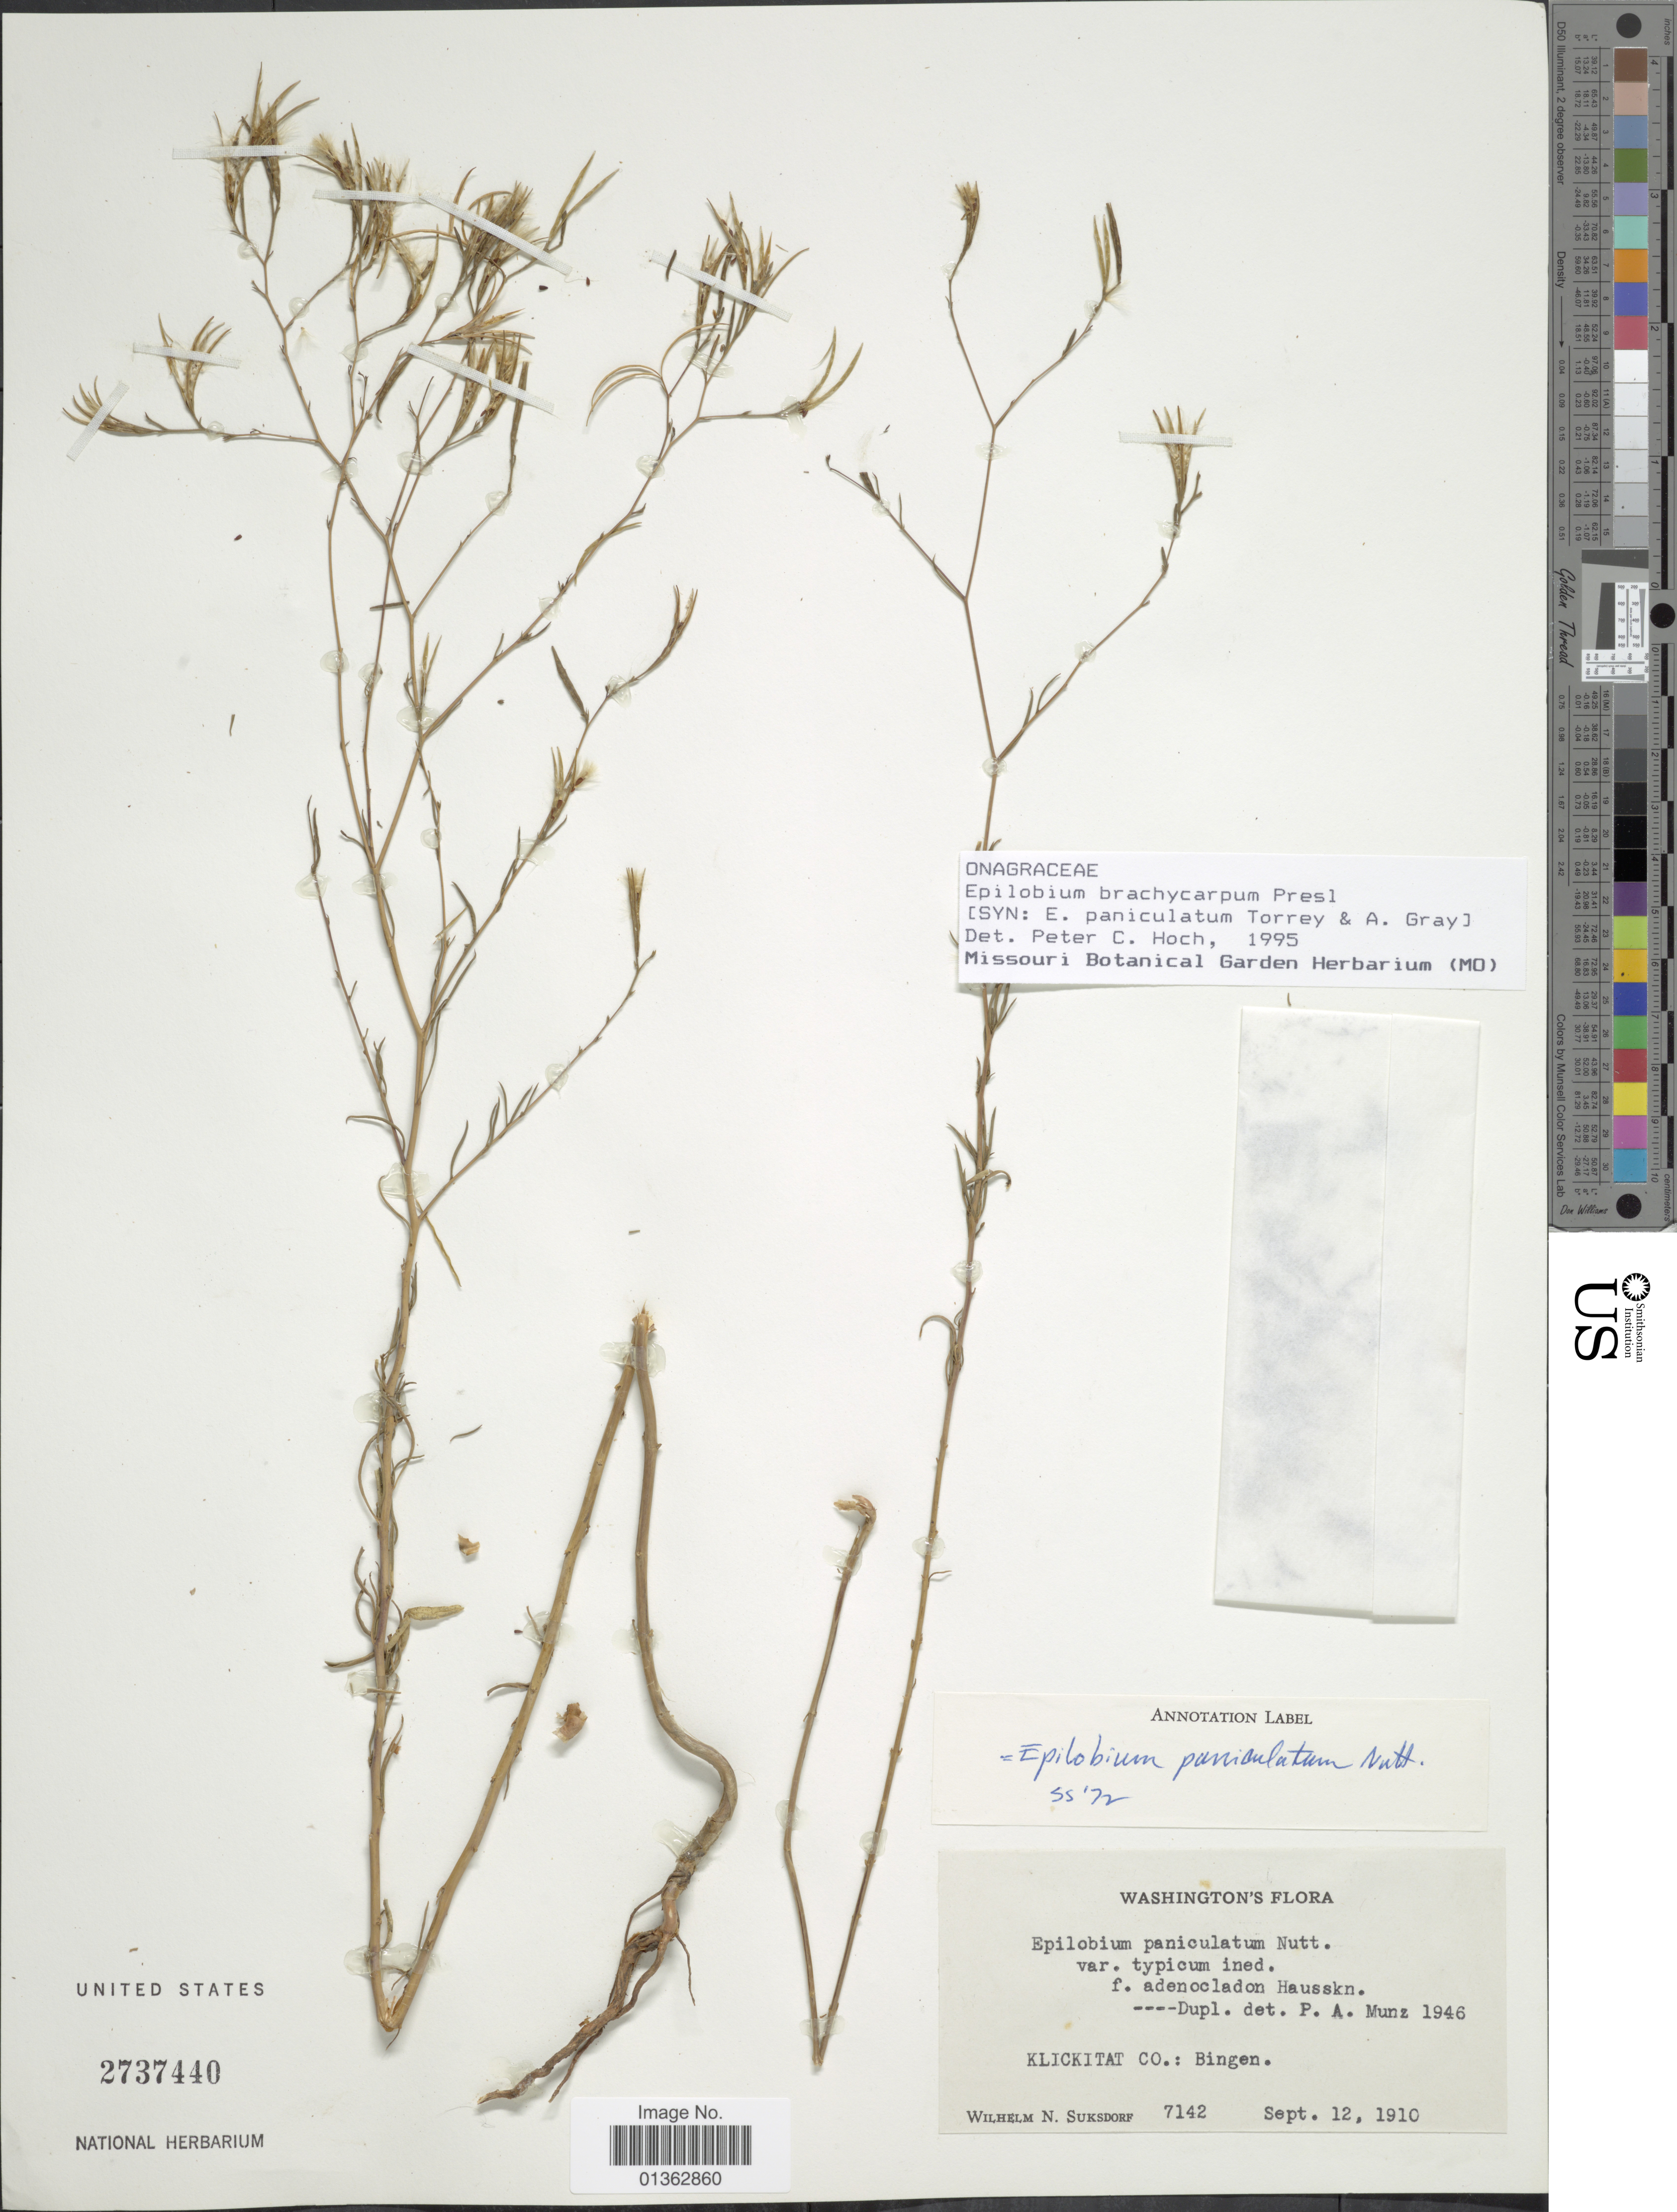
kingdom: Plantae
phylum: Tracheophyta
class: Magnoliopsida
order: Myrtales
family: Onagraceae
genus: Epilobium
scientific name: Epilobium brachycarpum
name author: C. Presl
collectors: W. N. Suksdorf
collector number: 7142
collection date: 1910-09-12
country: United States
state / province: Washington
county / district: Klickitat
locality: Klickitat Co.: Bingen.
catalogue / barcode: US 2737440